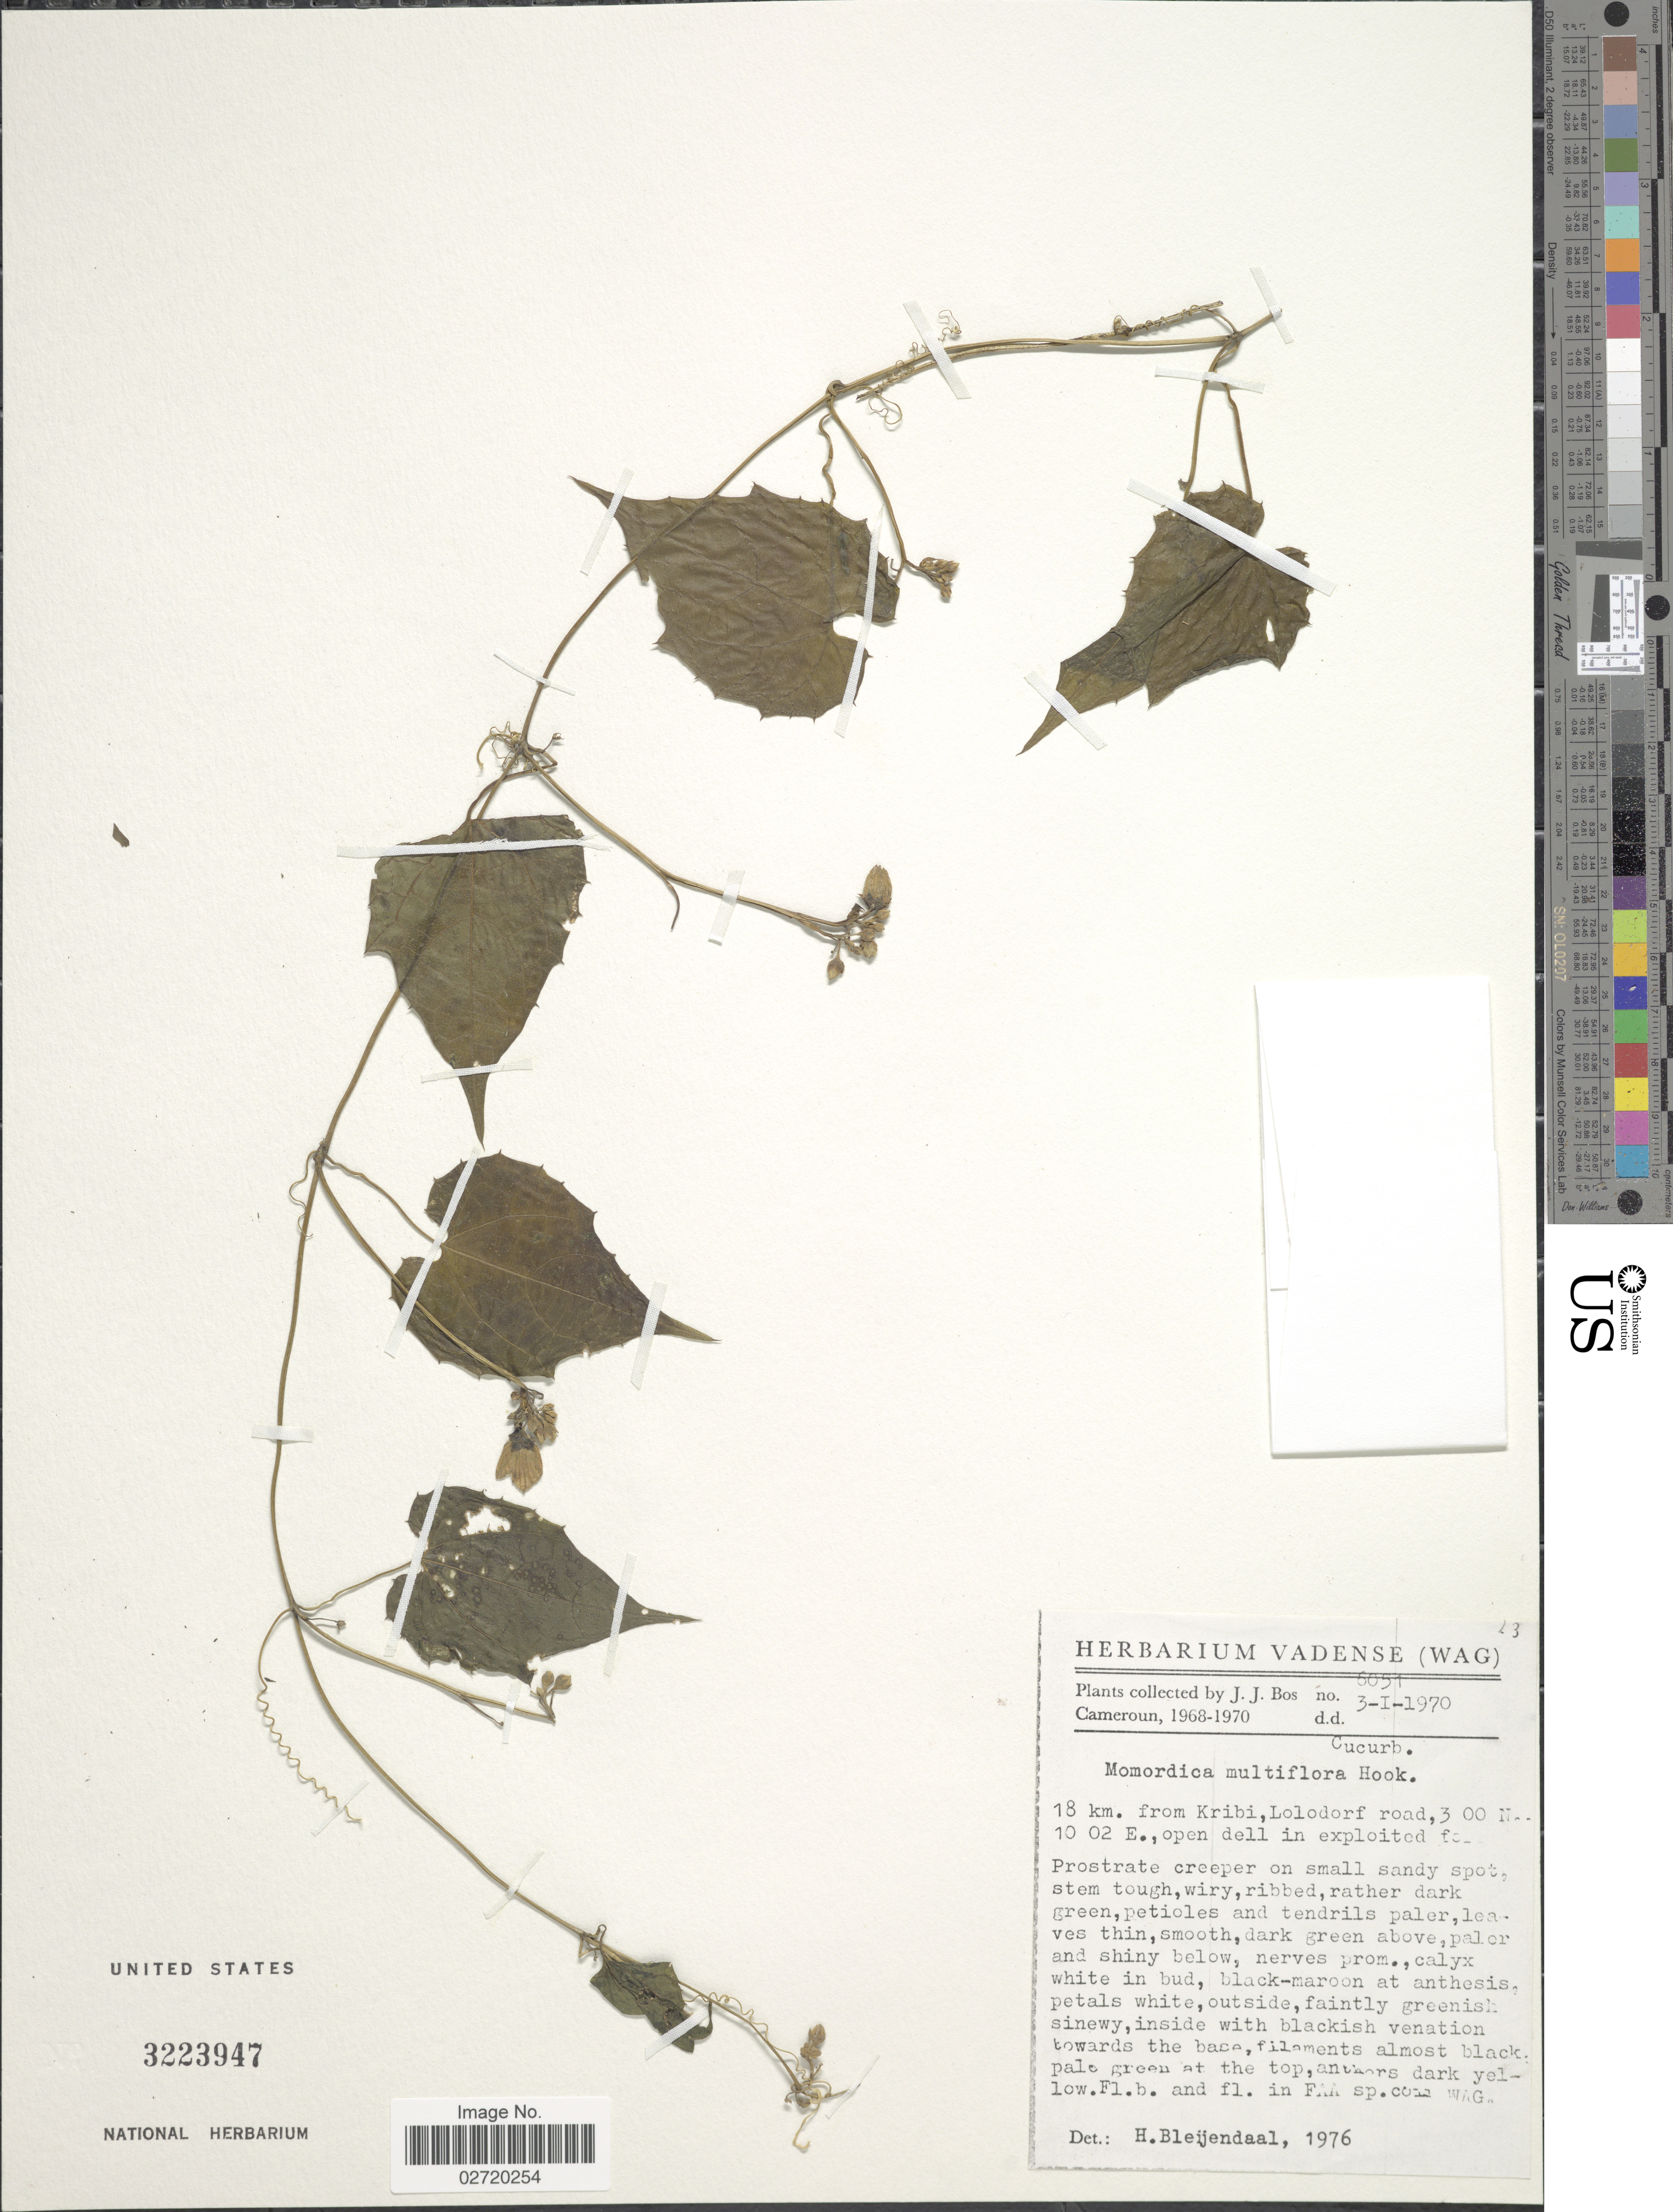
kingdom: Plantae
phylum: Tracheophyta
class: Magnoliopsida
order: Cucurbitales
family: Cucurbitaceae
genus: Momordica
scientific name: Momordica multiflora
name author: Hook. f.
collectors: J. J. Bos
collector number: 6051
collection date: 1970-01-03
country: Cameroon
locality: Cameroun, 18 km. from Kribi, Lolodorf road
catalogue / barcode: US 3223947